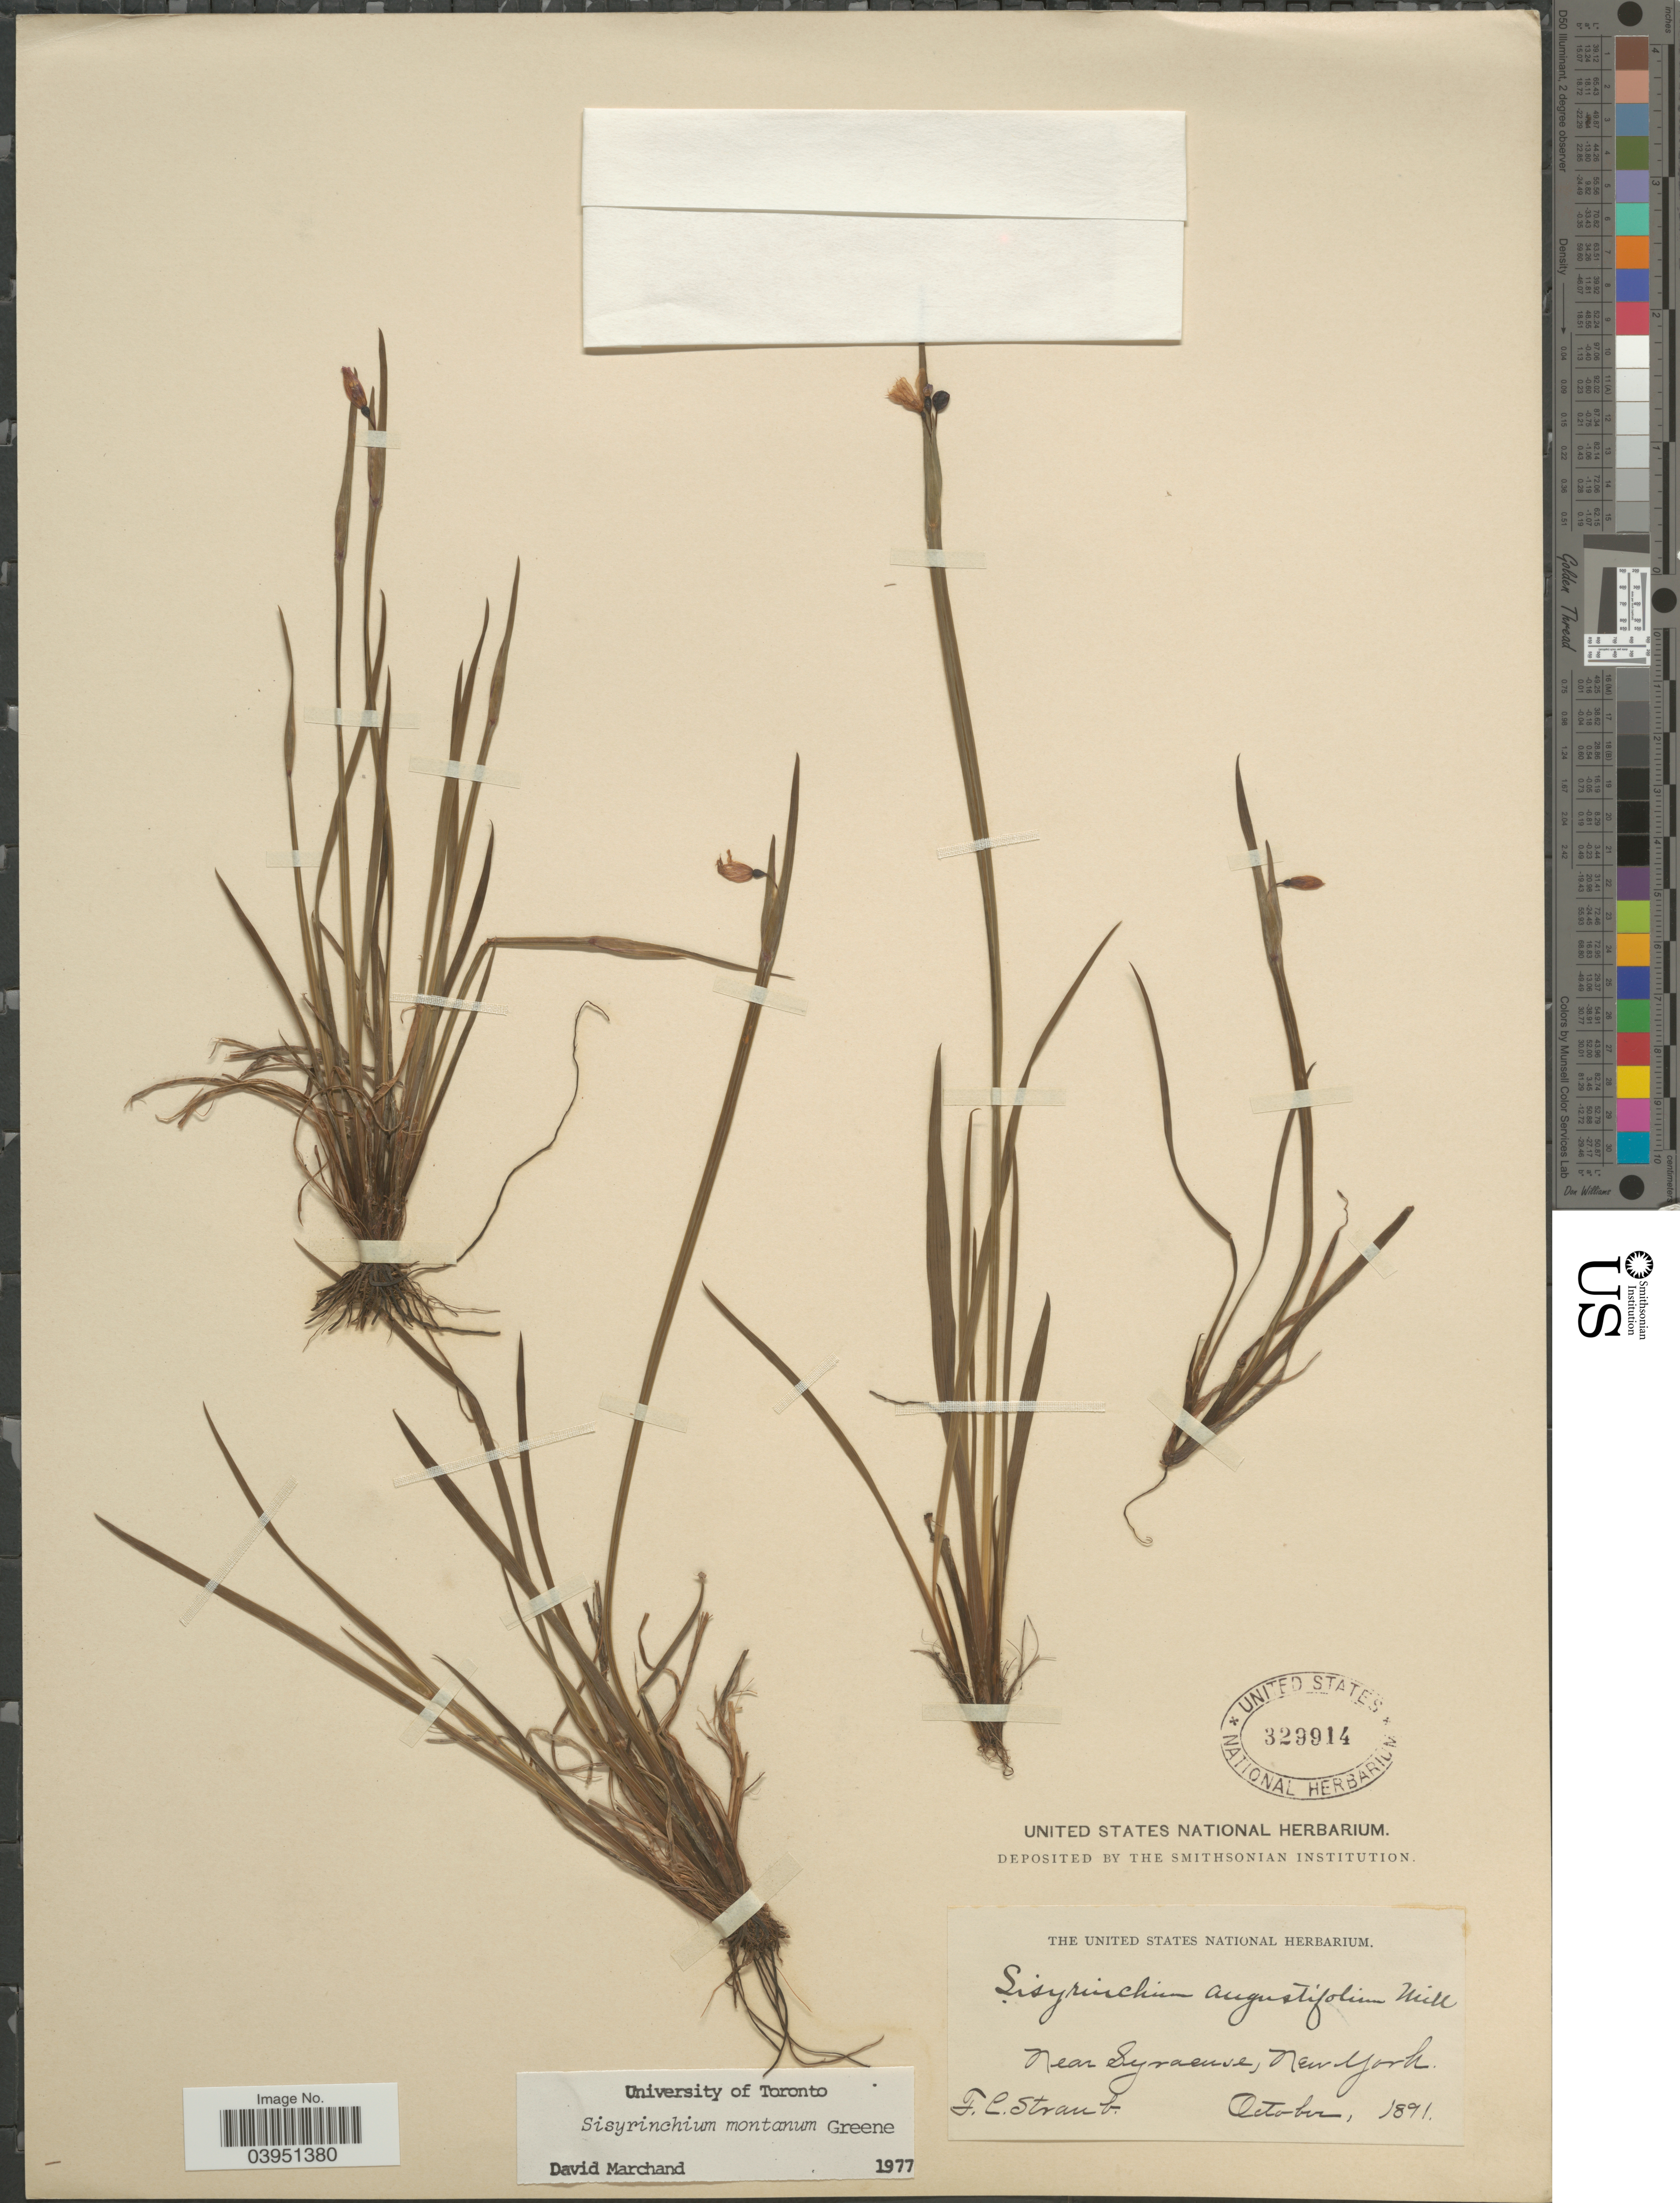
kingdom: Plantae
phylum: Tracheophyta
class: Liliopsida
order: Asparagales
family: Iridaceae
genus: Sisyrinchium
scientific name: Sisyrinchium montanum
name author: Greene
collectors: F. Straub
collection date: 1891-10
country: United States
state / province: New York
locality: Near Syracuse.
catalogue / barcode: US 329914